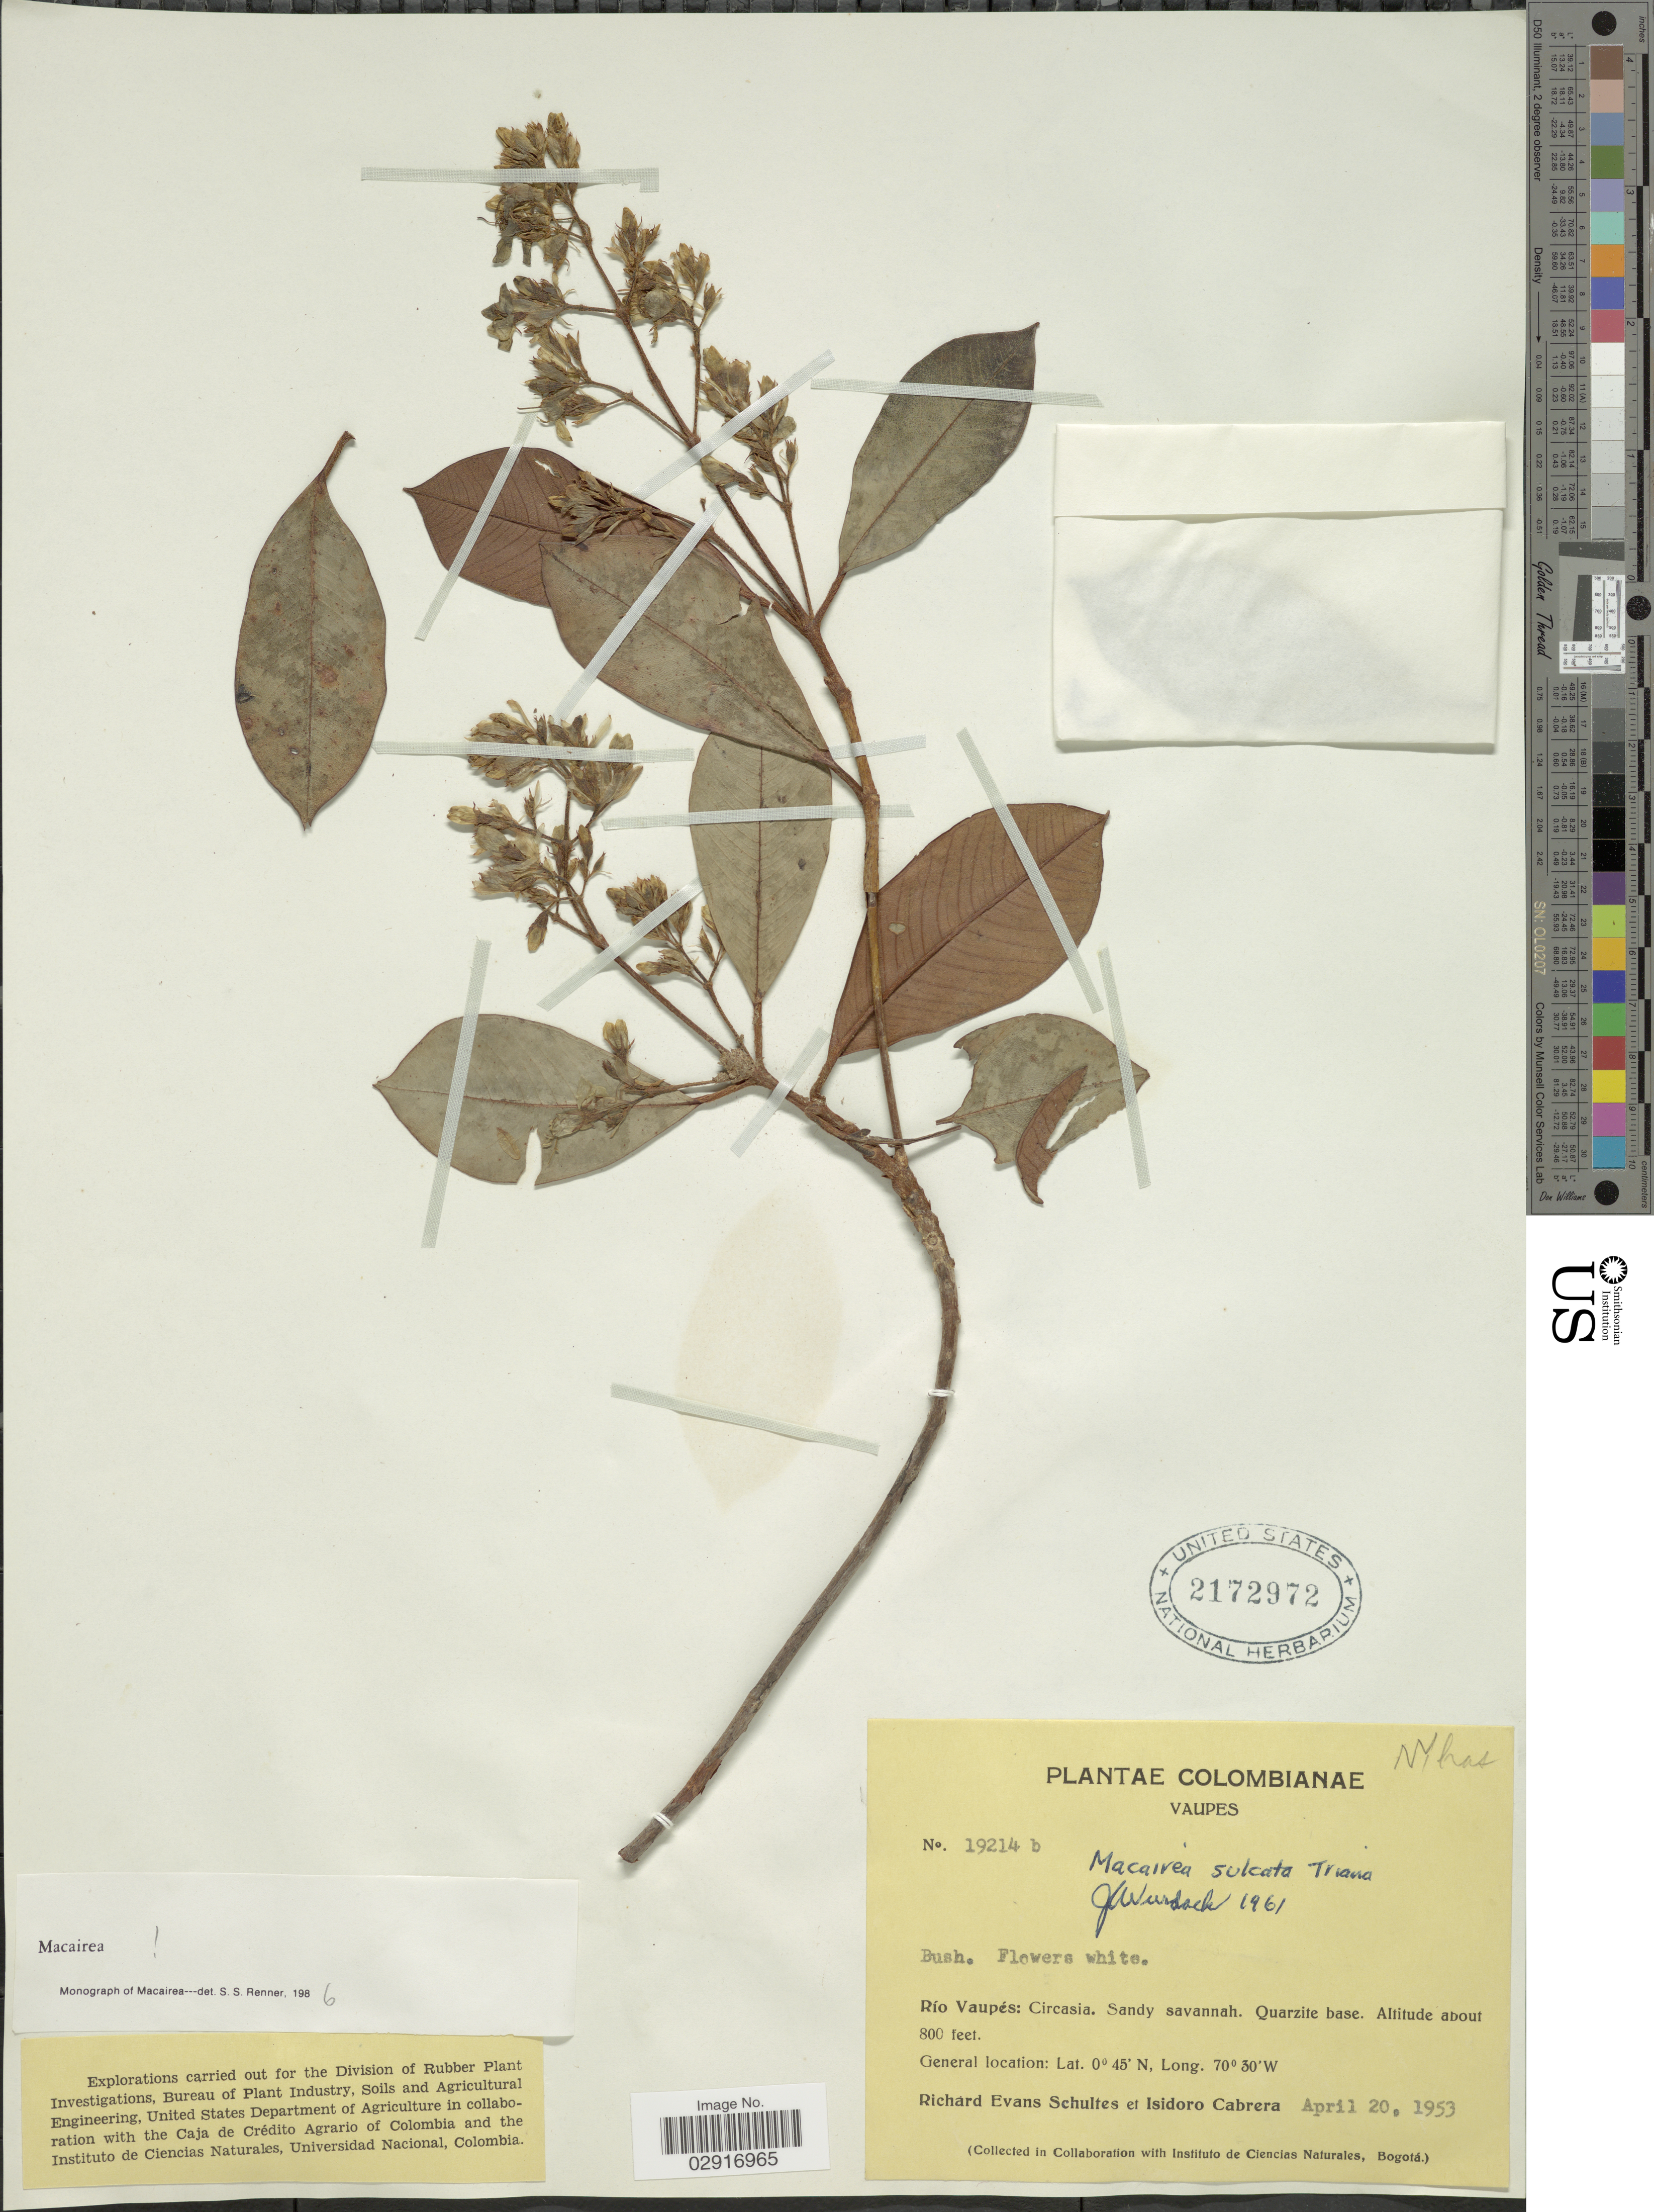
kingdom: Plantae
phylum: Tracheophyta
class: Magnoliopsida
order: Myrtales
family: Melastomataceae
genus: Macairea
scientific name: Macairea sulcata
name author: Triana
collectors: R. E. Schultes & I. Cabrera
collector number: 19214b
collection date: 1953-04-20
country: Colombia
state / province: Vaupés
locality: Río Vaupés: Circasia.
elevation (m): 244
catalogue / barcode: US 2172972